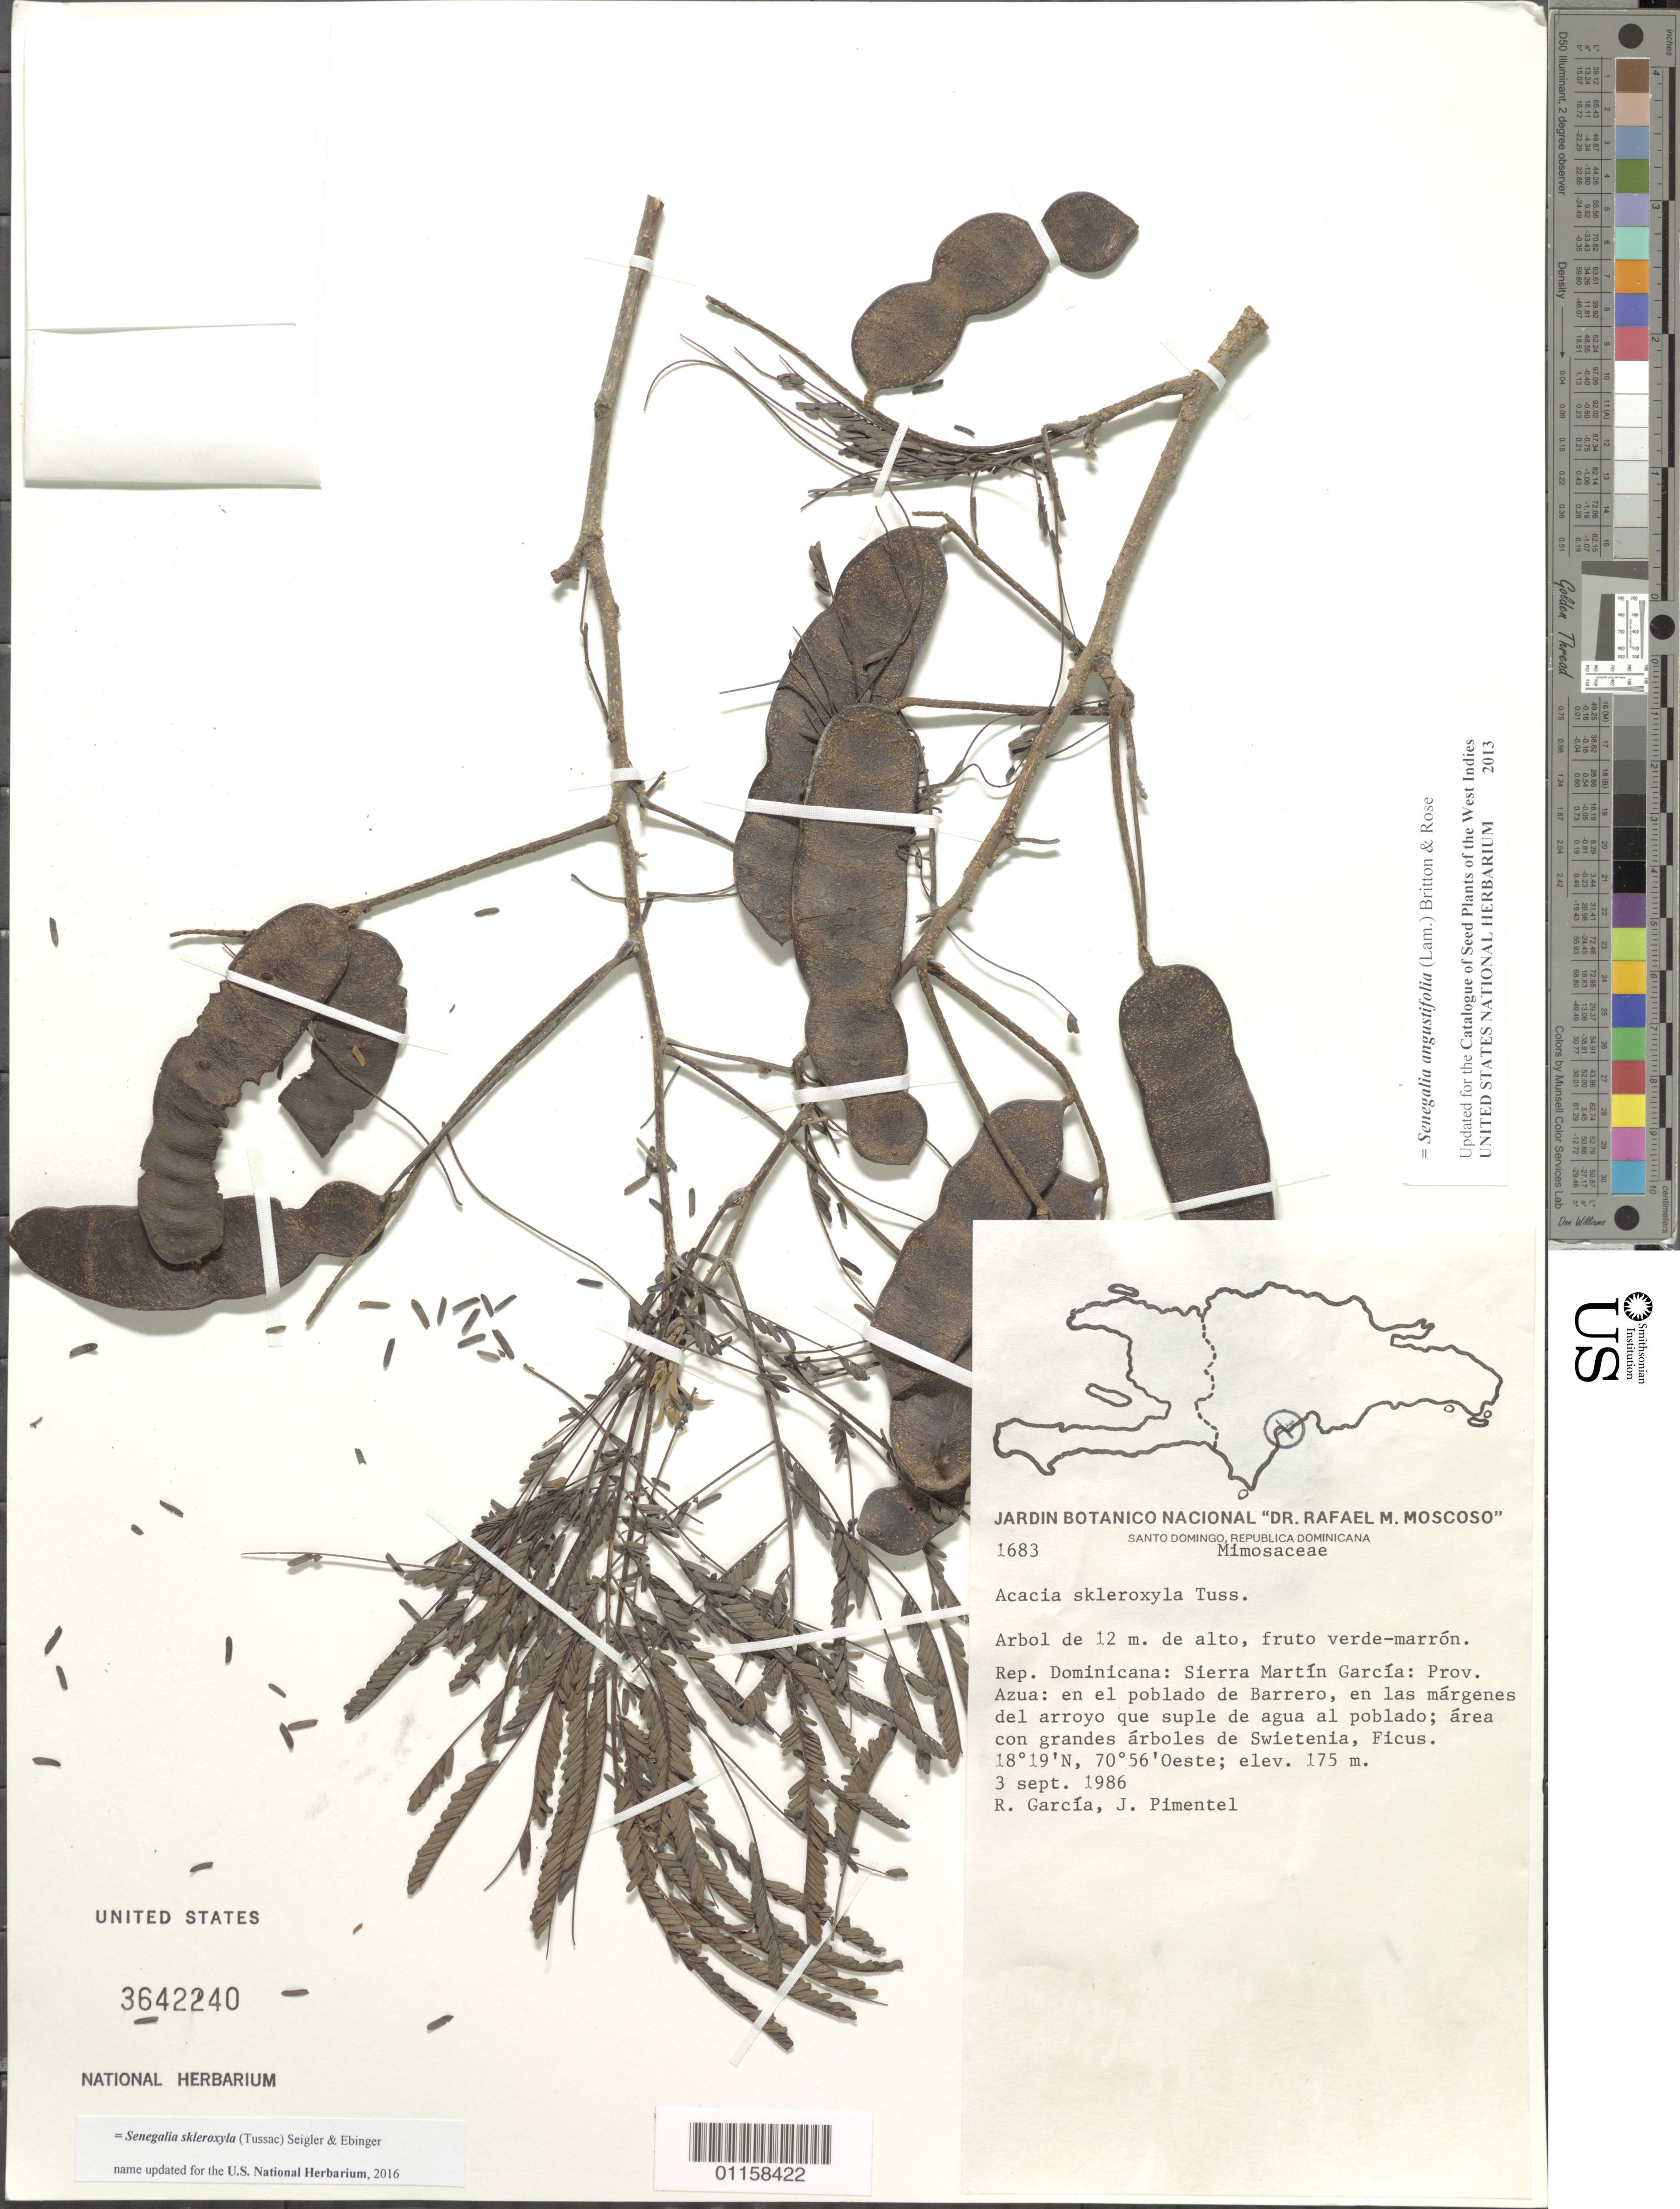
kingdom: Plantae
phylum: Tracheophyta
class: Magnoliopsida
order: Fabales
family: Fabaceae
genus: Parasenegalia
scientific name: Parasenegalia skleroxyla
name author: (Tussac) Seigler & Ebinger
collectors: R. García & J. Pimentel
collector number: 1683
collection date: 1986-09-03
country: Dominican Republic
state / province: Azua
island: Hispaniola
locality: Sierra Martín García, en el poblado de Barrero.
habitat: En las márgenes del arroyo que suple de agua al poblado; área con grandes árboles de Swietenia, Ficus.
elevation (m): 175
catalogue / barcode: US 3642240